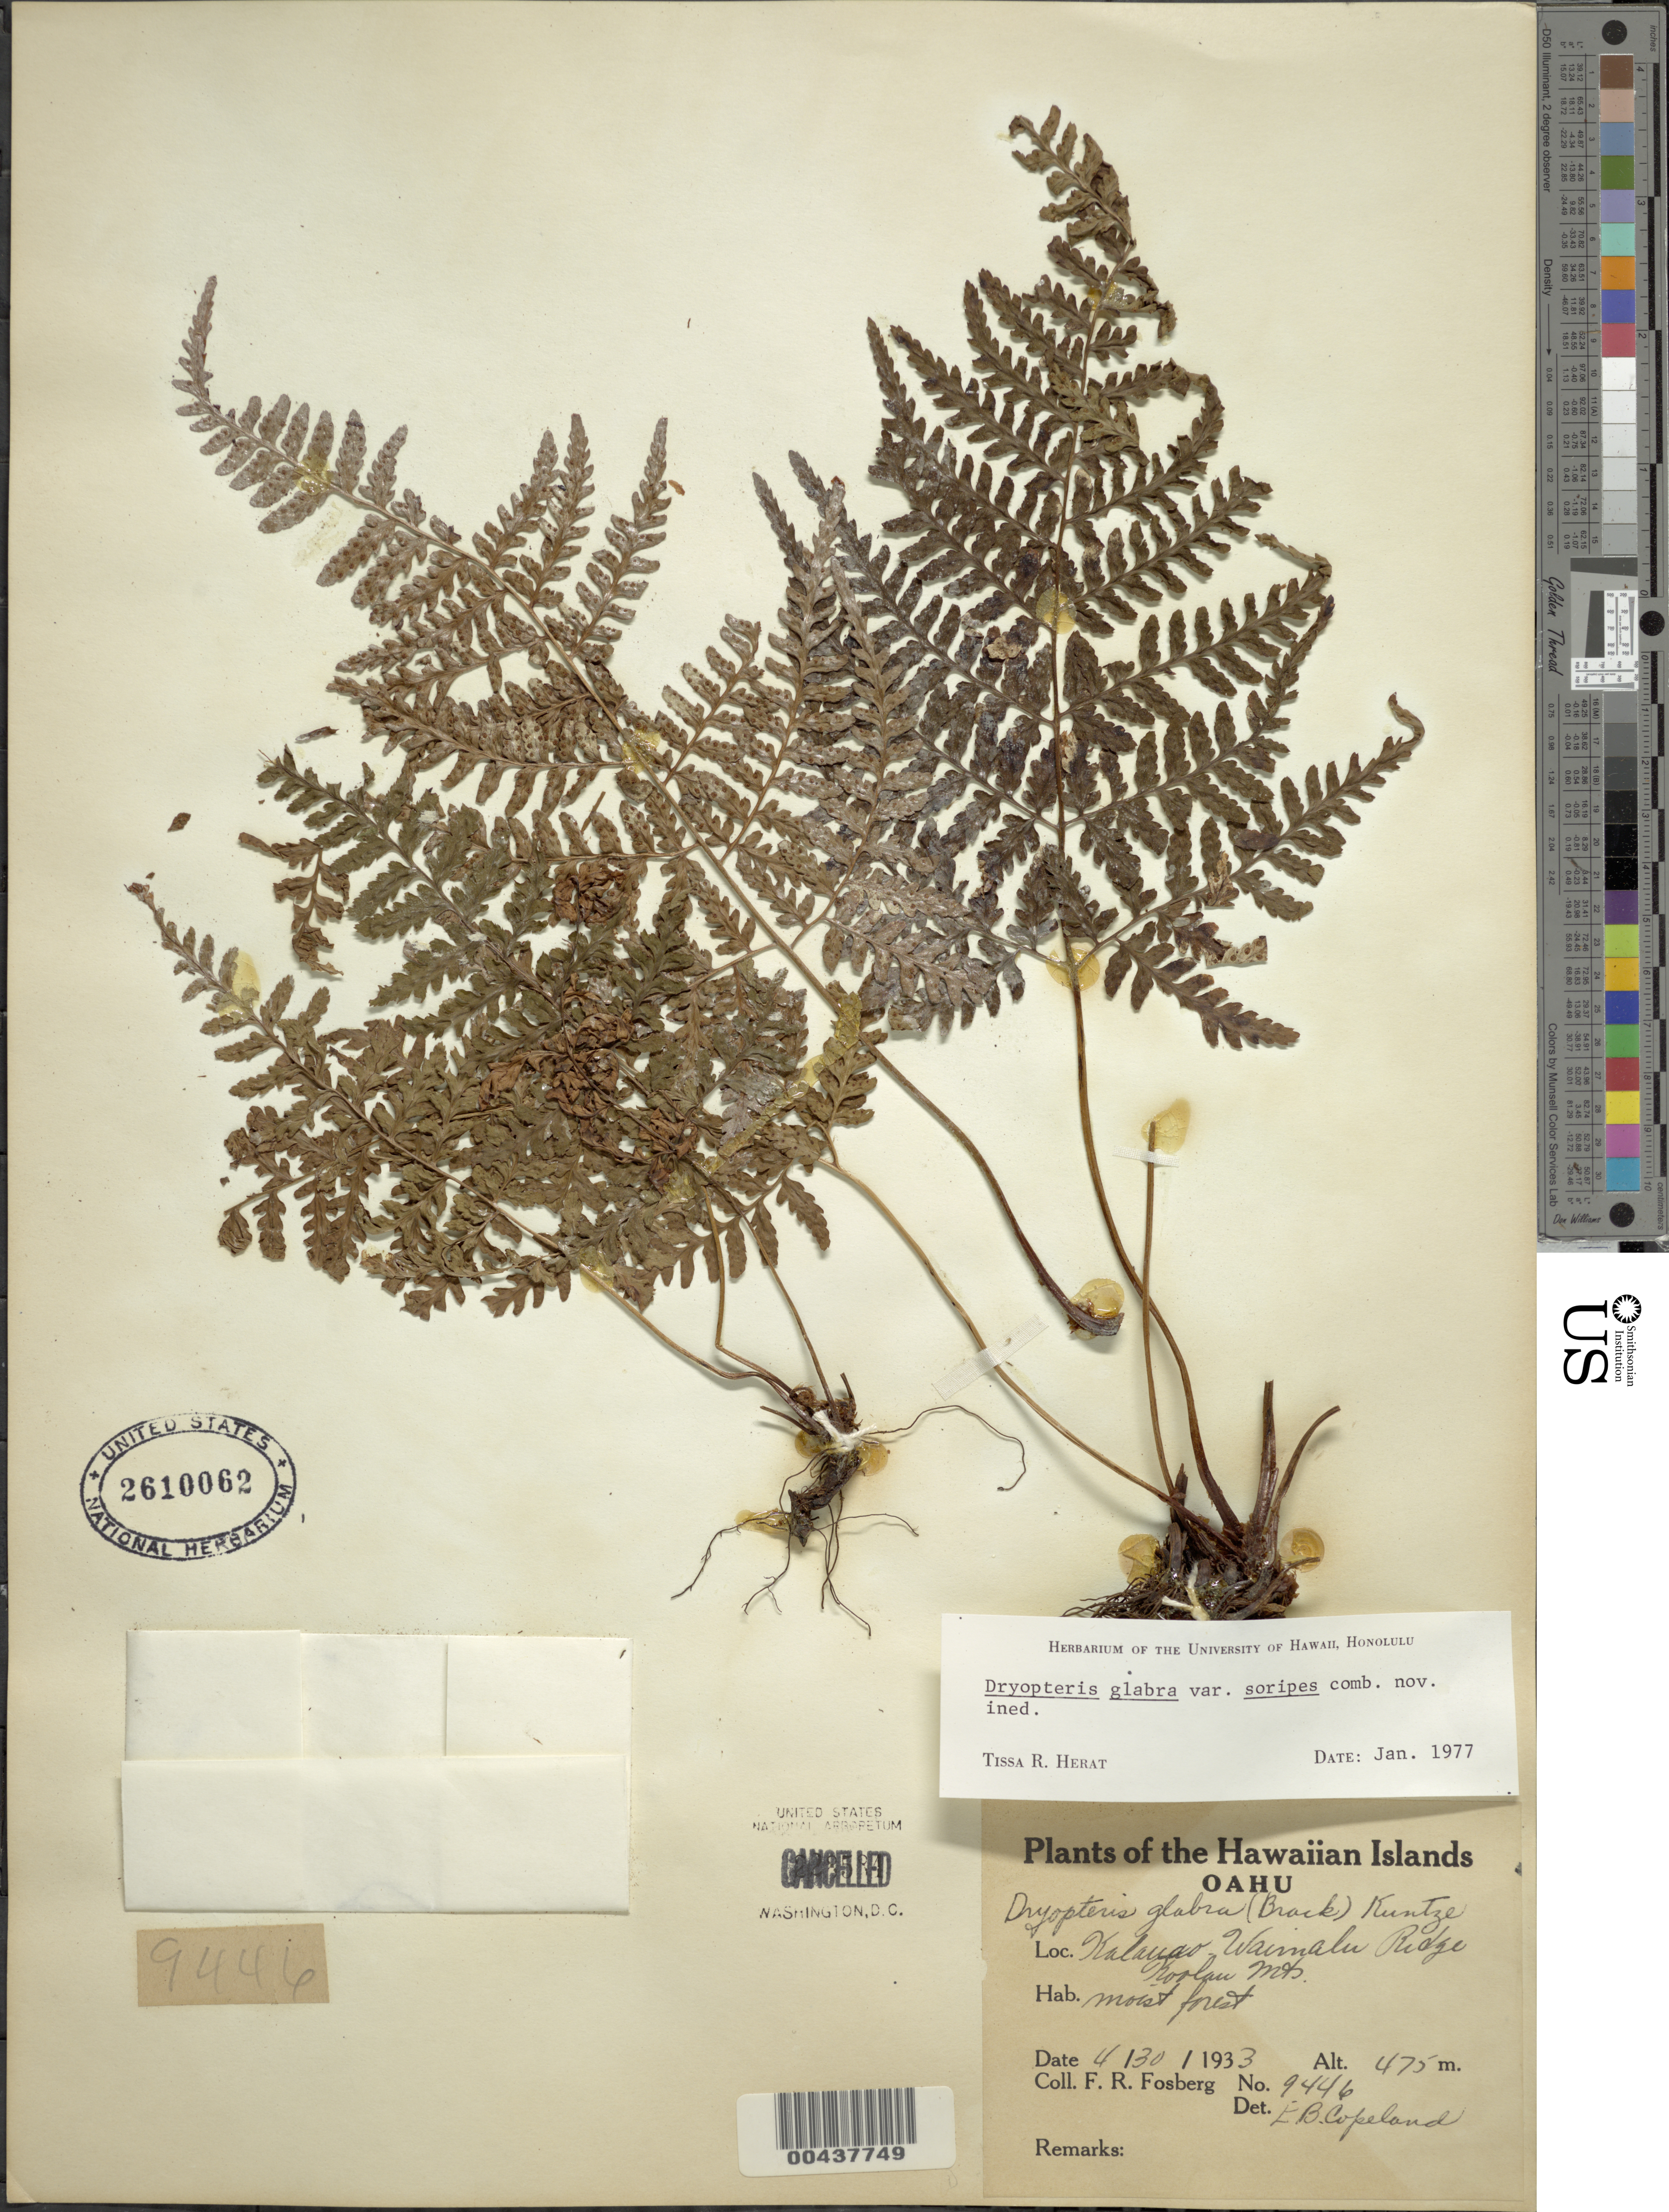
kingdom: Plantae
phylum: Tracheophyta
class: Polypodiopsida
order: Polypodiales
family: Dryopteridaceae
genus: Dryopteris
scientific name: Dryopteris glabra var. soripes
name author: (Hillebr.) Herat ex Fraser-Jenk.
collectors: F. R. Fosberg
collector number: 9446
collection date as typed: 30 Apr 1933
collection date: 1933-04-30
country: United States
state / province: Hawaii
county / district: Honolulu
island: Oahu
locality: Kalauao - Waimalu Ridge, Koolau Mts.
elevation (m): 475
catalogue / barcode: US 2610062